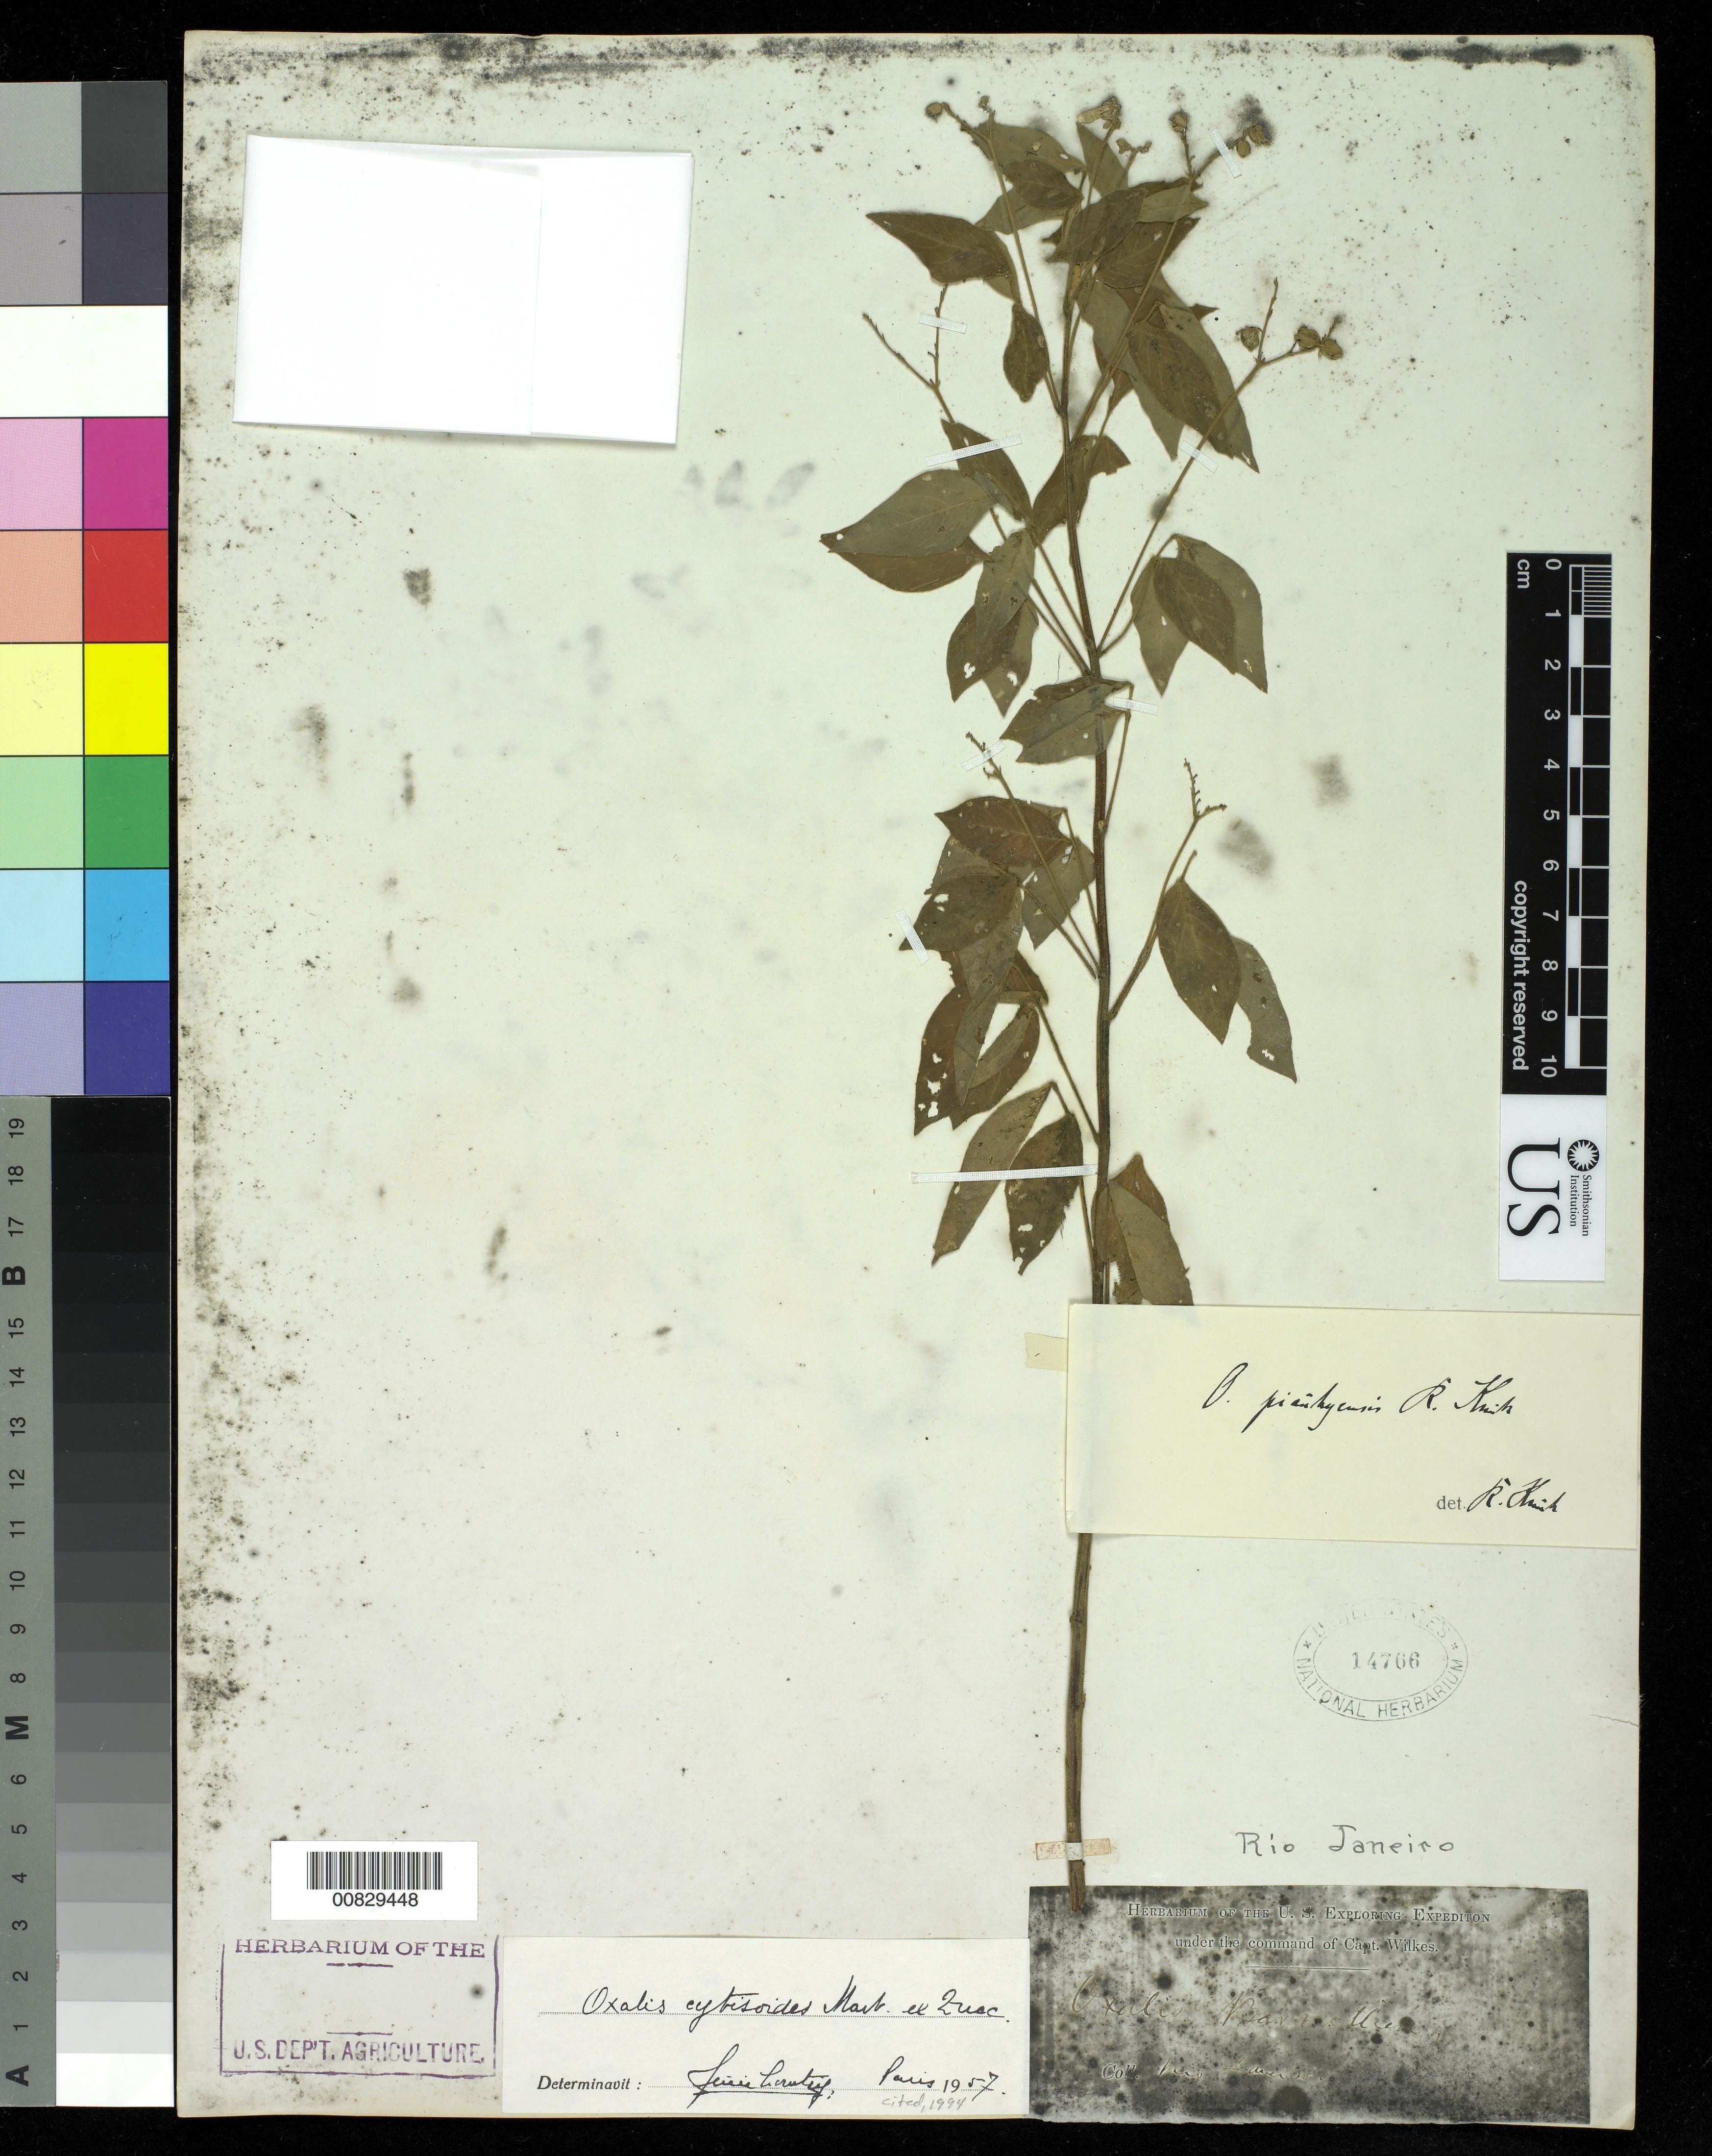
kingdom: Plantae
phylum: Tracheophyta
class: Magnoliopsida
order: Oxalidales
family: Oxalidaceae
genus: Oxalis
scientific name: Oxalis cytisoides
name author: C. Mart. & Zucc.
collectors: Wilkes Explor. Exped.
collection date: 1838/1842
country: Brazil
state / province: Rio de Janeiro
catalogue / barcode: US 14766